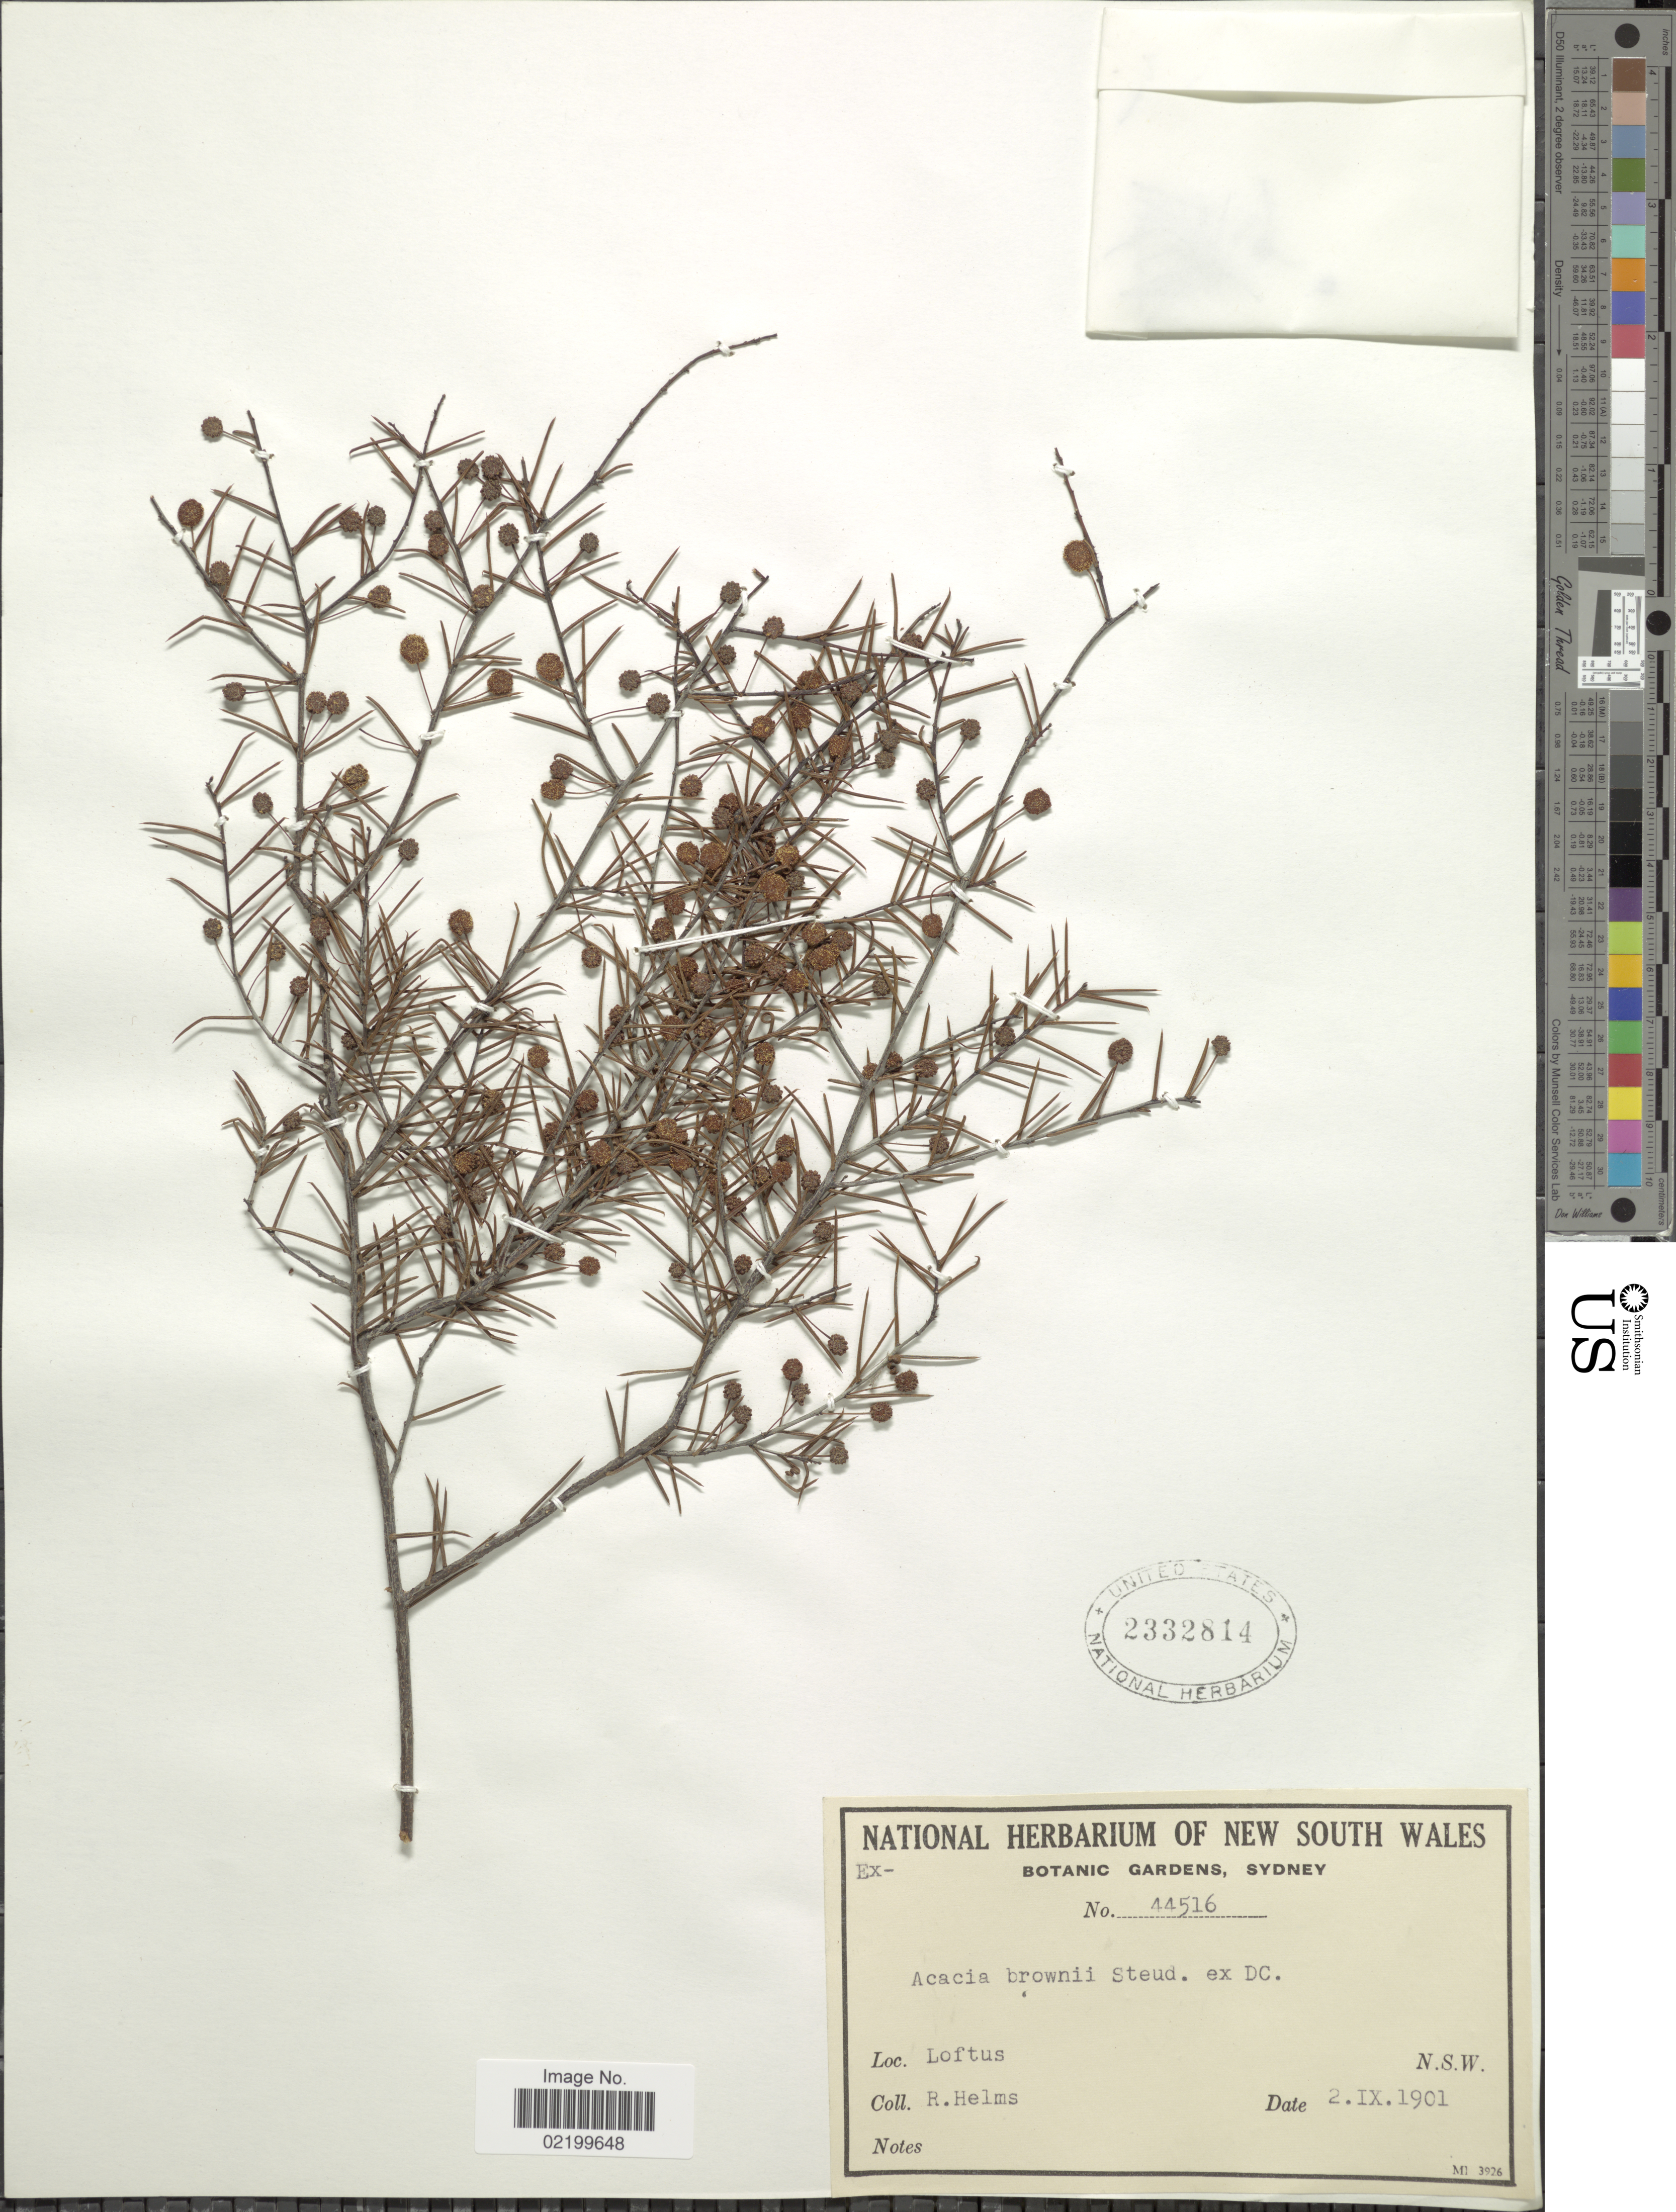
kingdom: Plantae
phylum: Tracheophyta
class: Magnoliopsida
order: Fabales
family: Fabaceae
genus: Acacia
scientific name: Acacia brownii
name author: (Poir.) Steud.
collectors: R. Helms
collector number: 44516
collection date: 1901-09-02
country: Australia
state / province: New South Wales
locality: Loftus, N.S. W.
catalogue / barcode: US 2332814